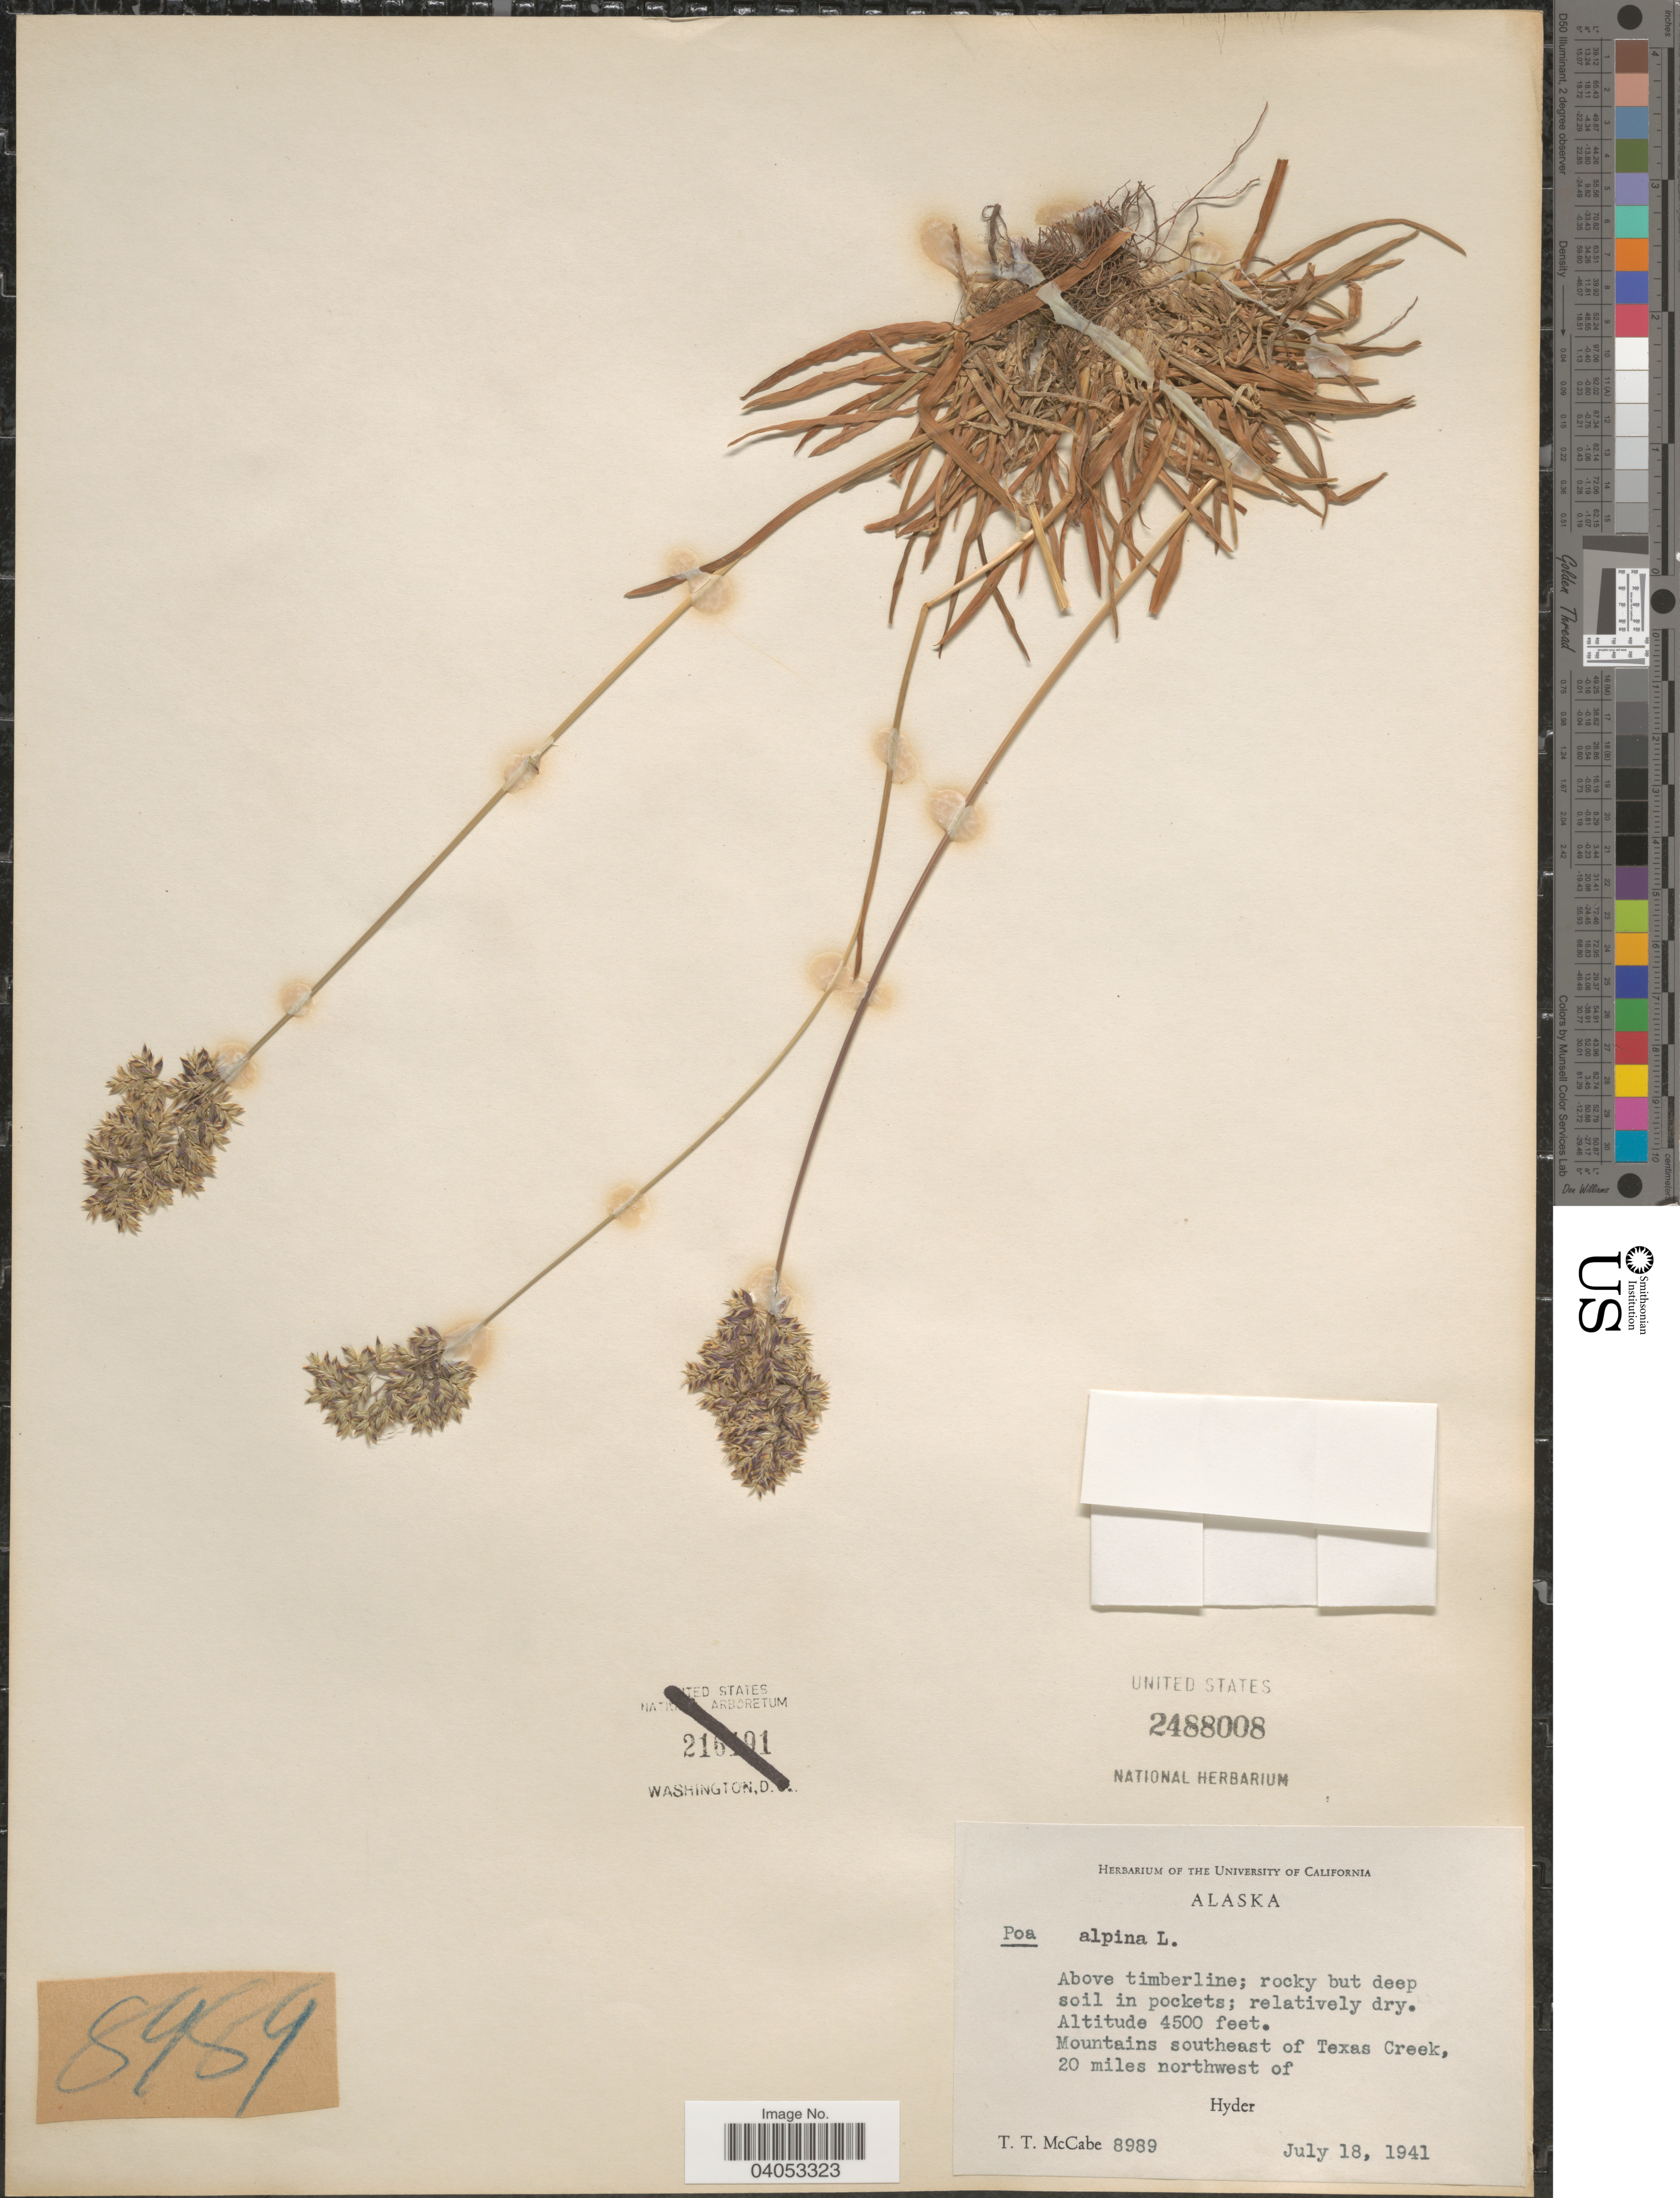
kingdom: Plantae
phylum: Tracheophyta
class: Liliopsida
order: Poales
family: Poaceae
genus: Poa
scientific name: Poa alpina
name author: L.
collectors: T. McCabe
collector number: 8989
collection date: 1941-07-18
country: United States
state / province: Alaska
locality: Above timberline; Mountains southeast of Texas Creek, 20 miles northwest of Hyder.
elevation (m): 1372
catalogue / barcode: US 2488008